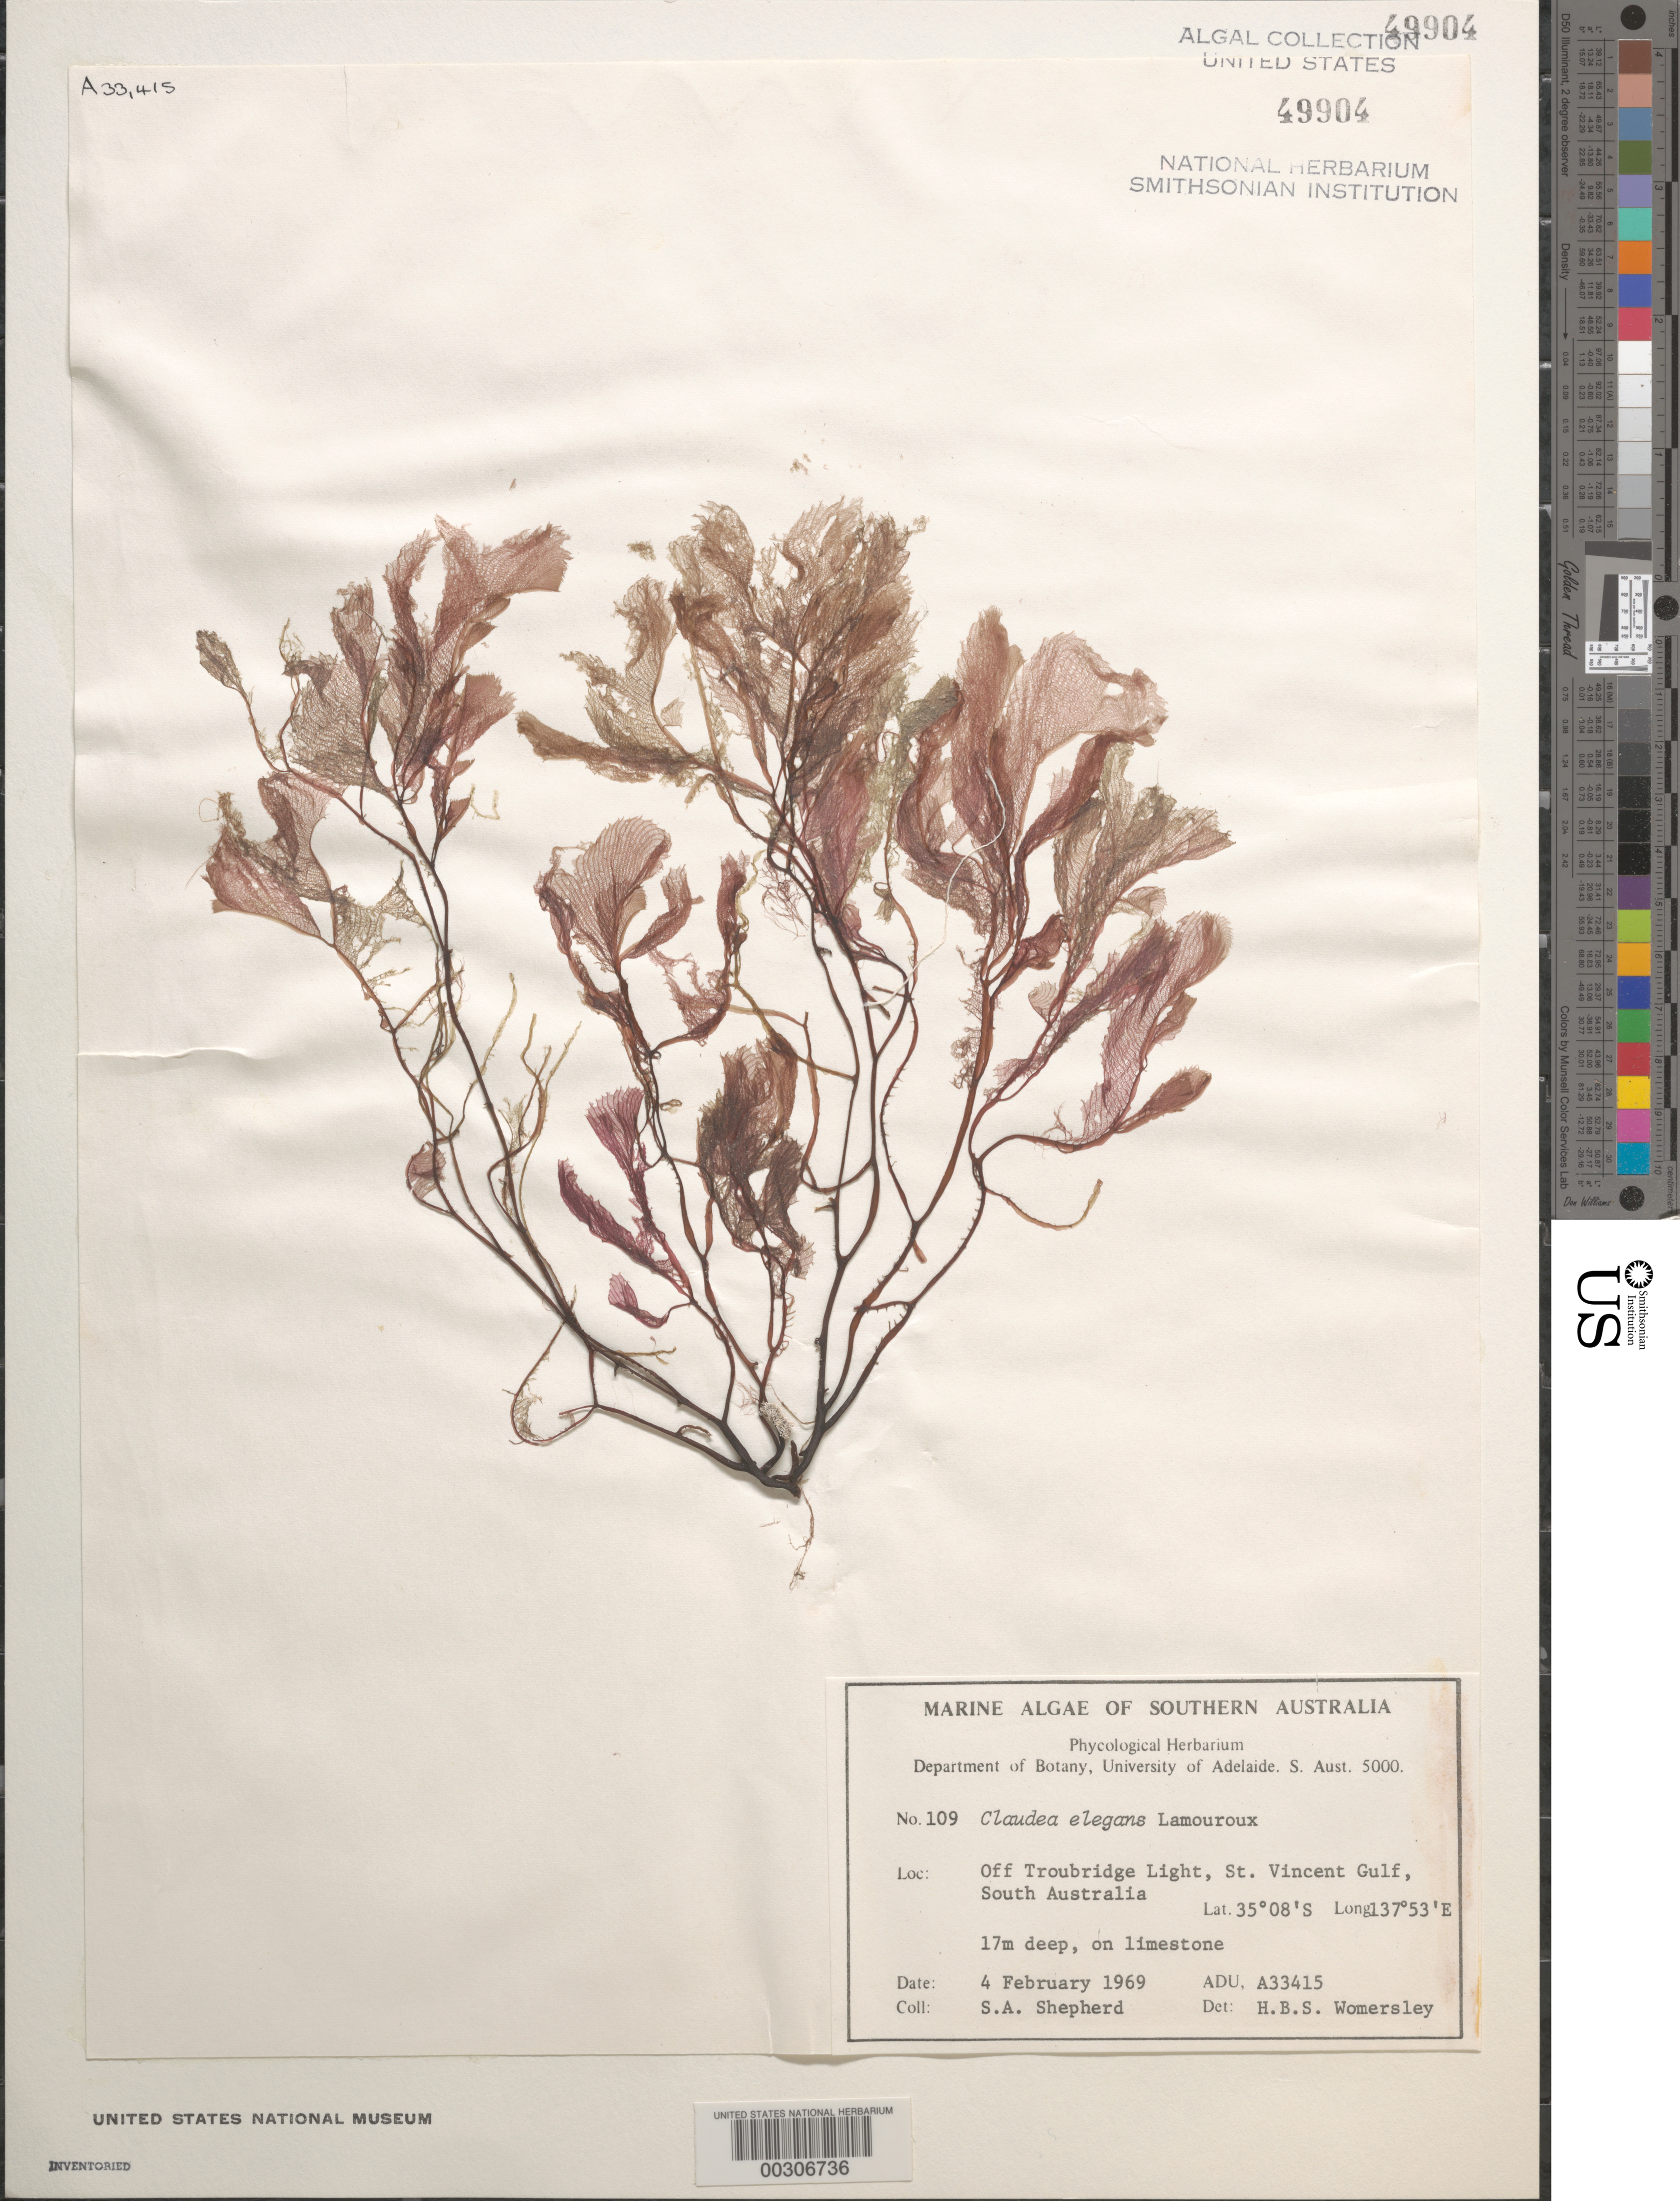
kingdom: Plantae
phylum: Rhodophyta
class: Florideophyceae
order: Ceramiales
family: Delesseriaceae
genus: Claudea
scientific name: Claudea elegans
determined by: Womersley, H. B. S.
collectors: S. Shepherd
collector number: ADU A33415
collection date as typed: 04 Feb 1969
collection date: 1969-02-04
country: Australia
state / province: South Australia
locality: St. vincent gulf, off troubridge light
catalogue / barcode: US 49904